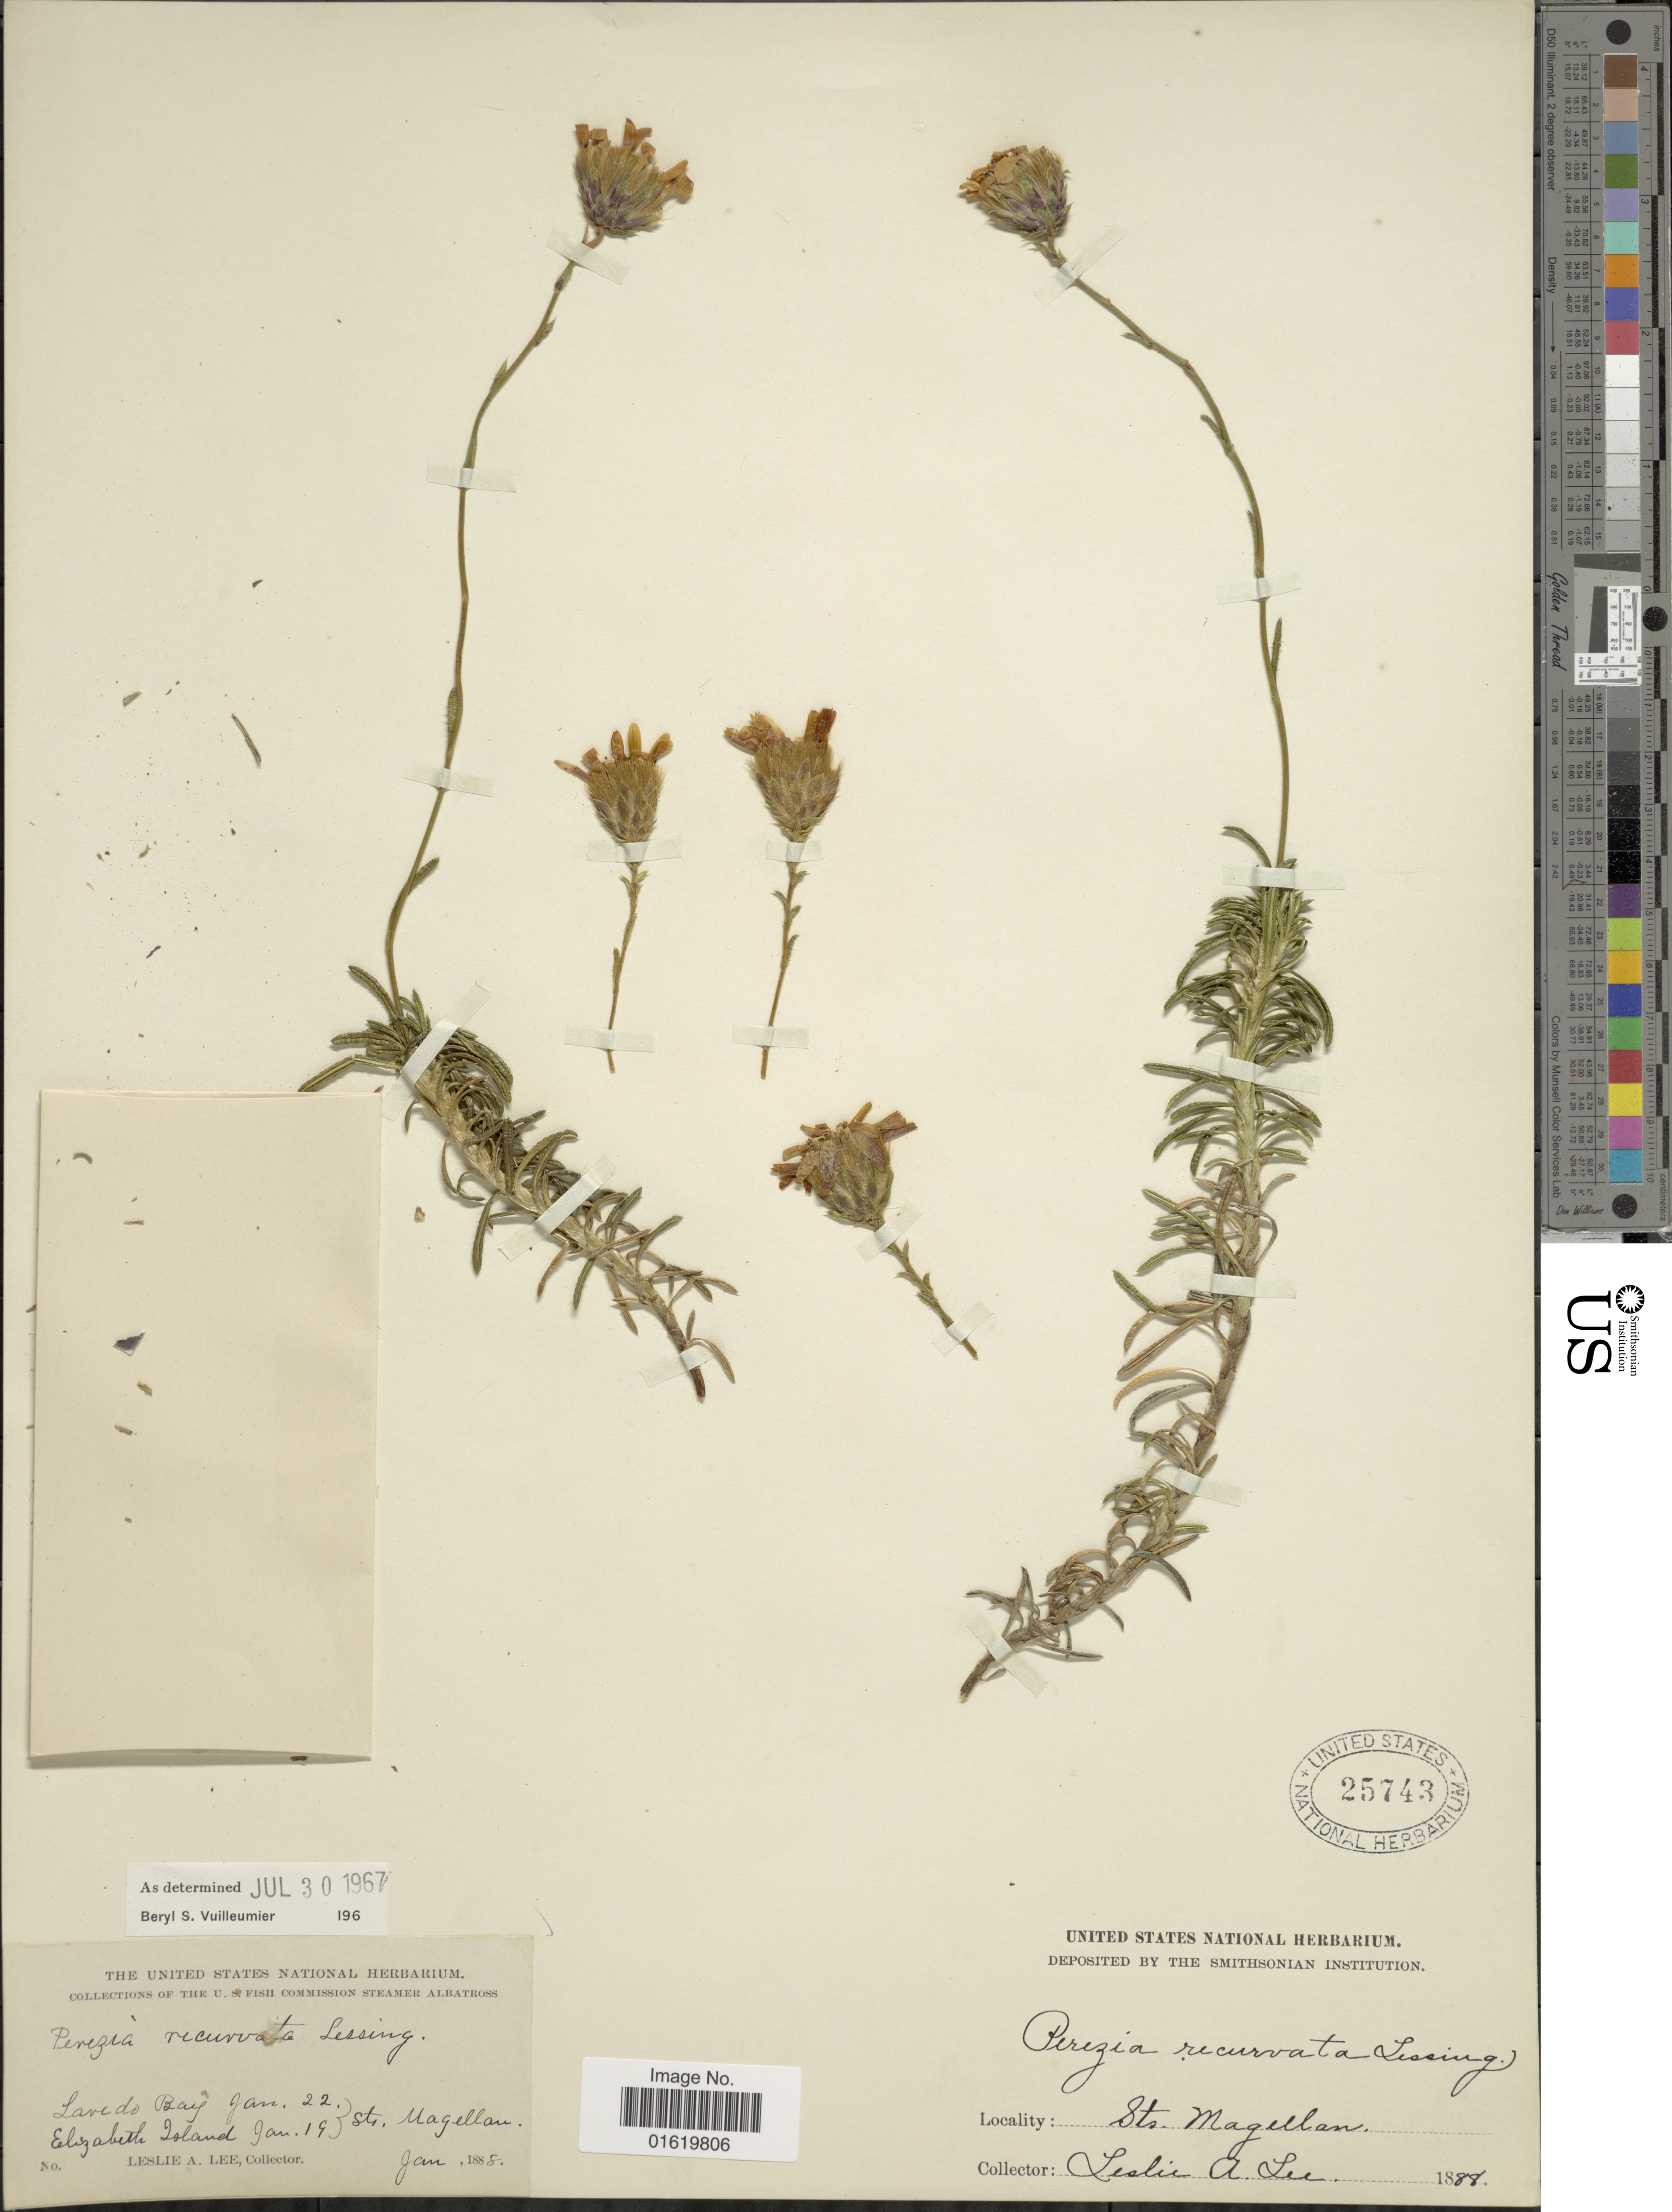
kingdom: Plantae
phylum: Tracheophyta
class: Magnoliopsida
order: Asterales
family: Asteraceae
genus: Perezia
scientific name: Perezia recurvata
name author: Less.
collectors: L. Lee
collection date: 1888-01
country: Chile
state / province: Magallanes y de la Antártica Chilena (XII)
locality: Lavedo Bay. Elizabeth Island. St. Magellan.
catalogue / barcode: US 25743